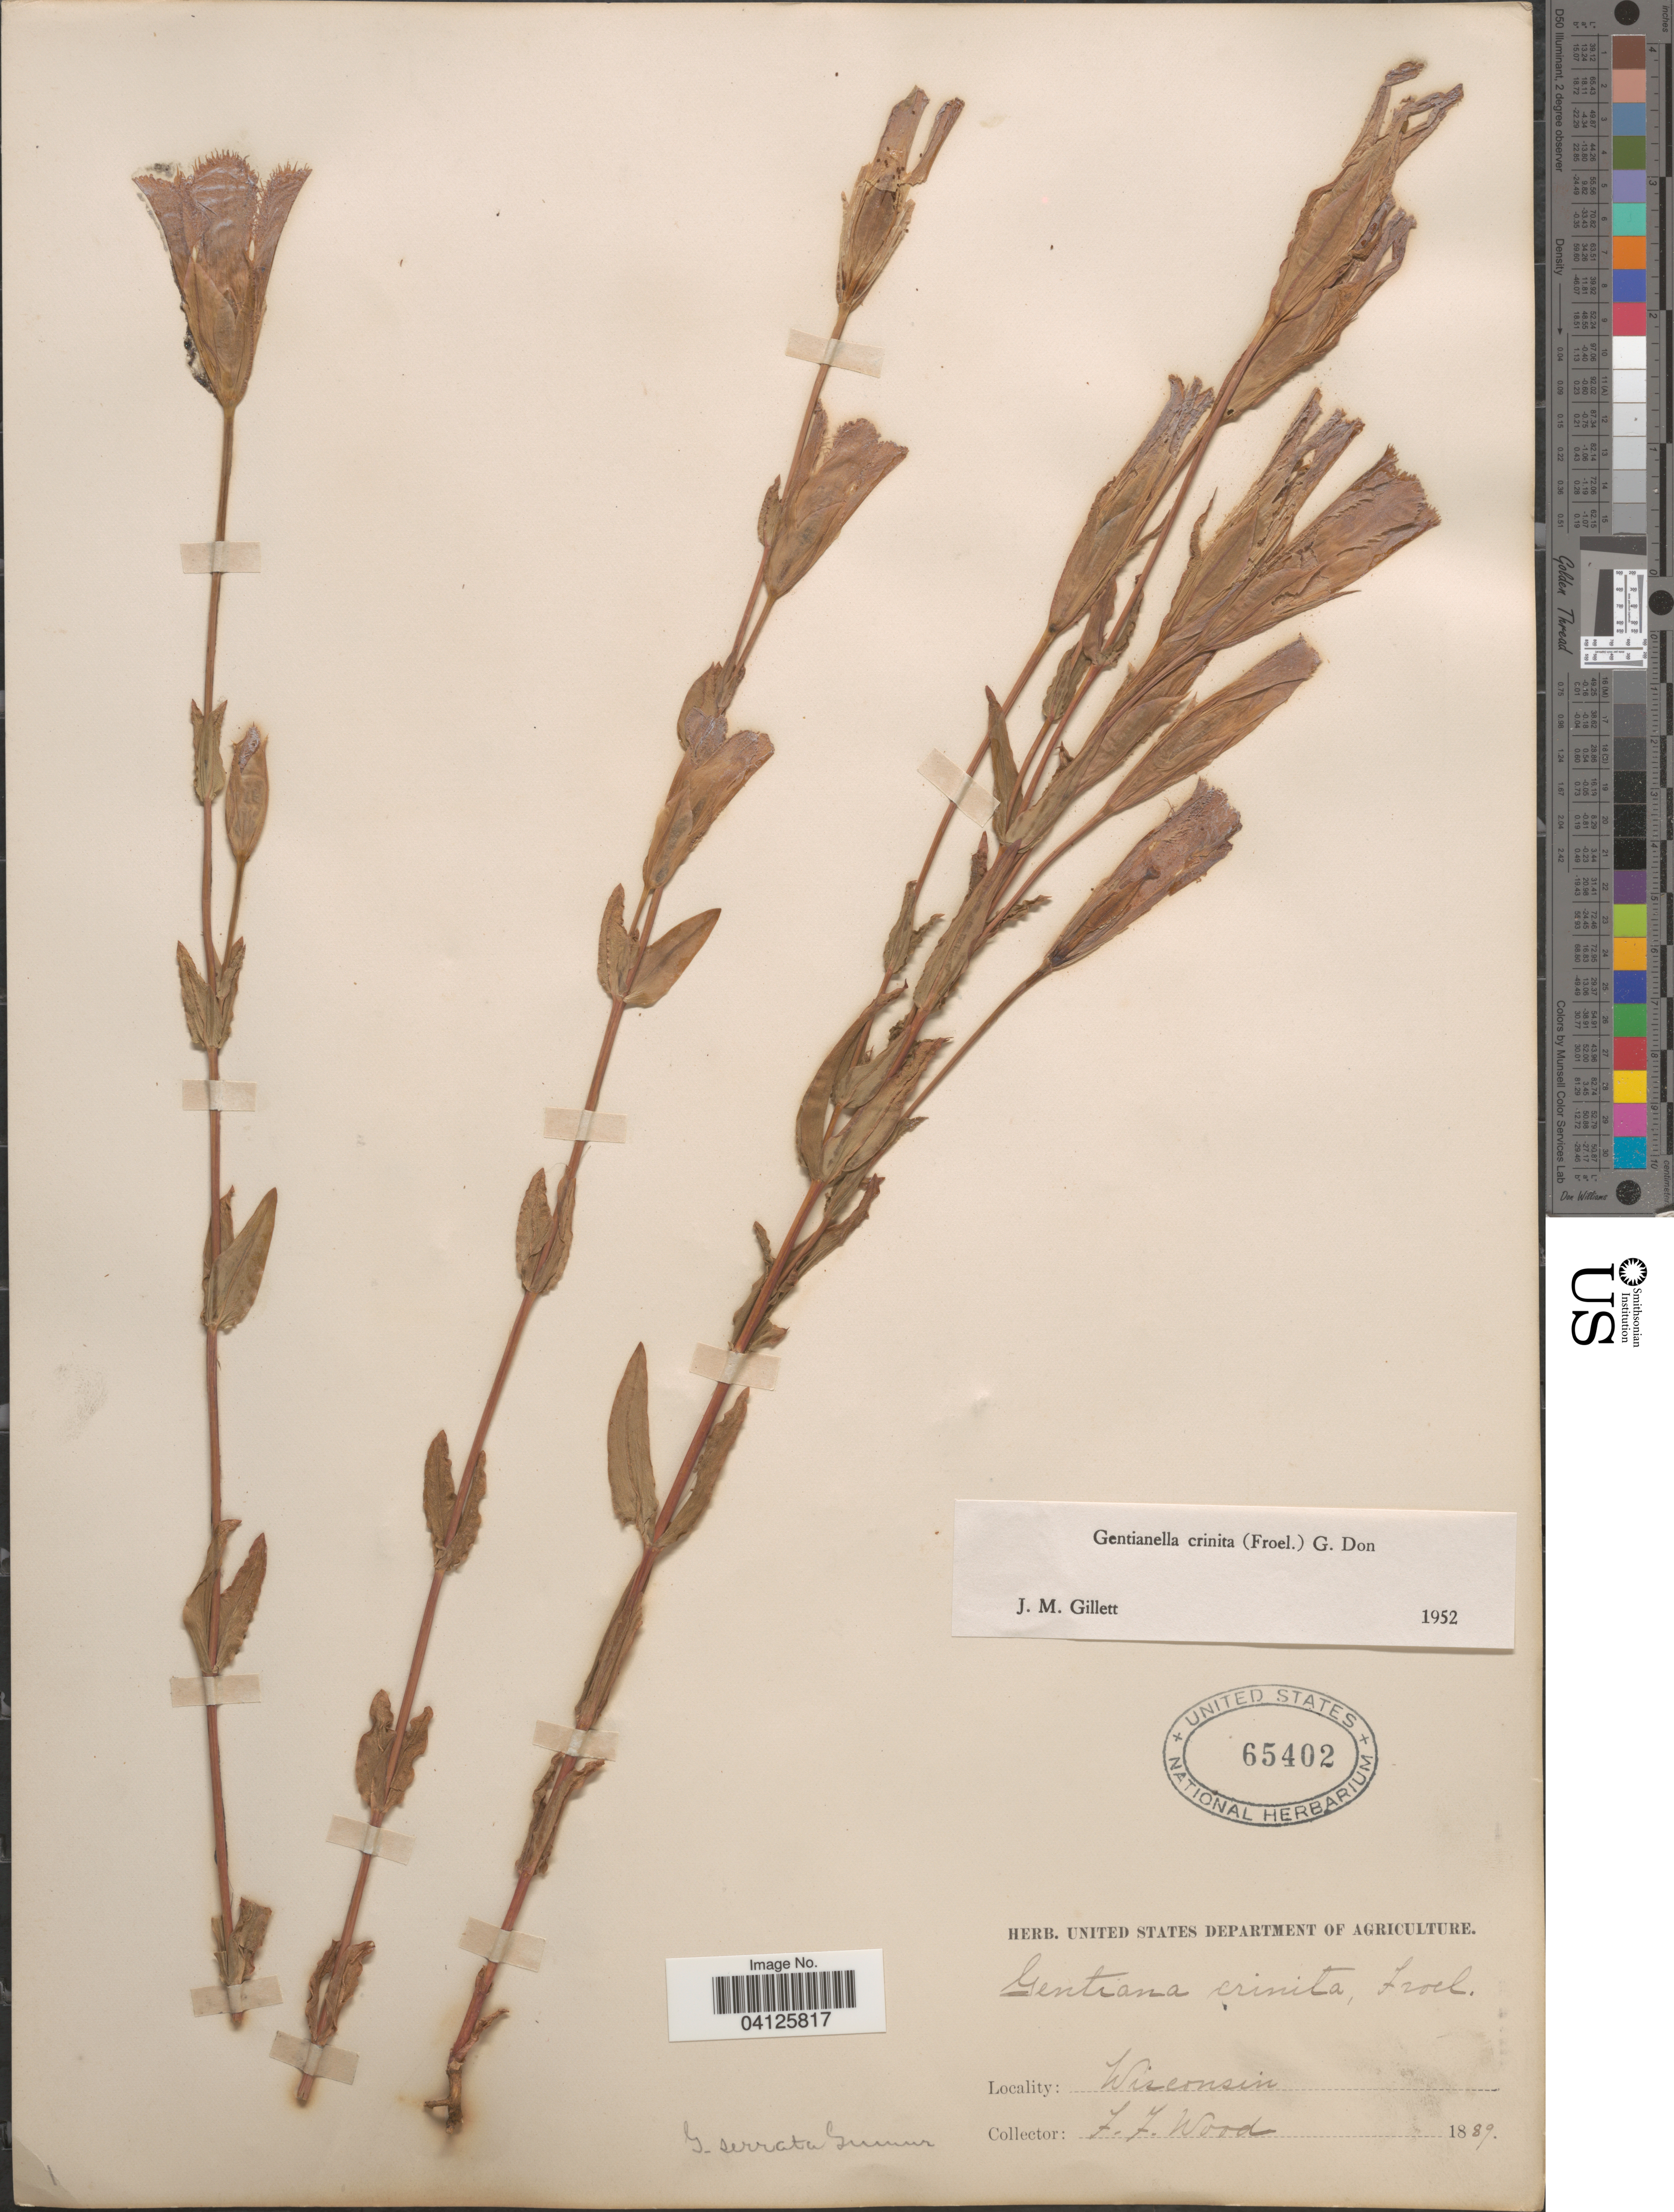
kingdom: Plantae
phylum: Tracheophyta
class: Magnoliopsida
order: Gentianales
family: Gentianaceae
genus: Gentianella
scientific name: Gentianella crinita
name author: (Froel.) G. Don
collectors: F. Wood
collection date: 1889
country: United States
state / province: Wisconsin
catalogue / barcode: US 65402